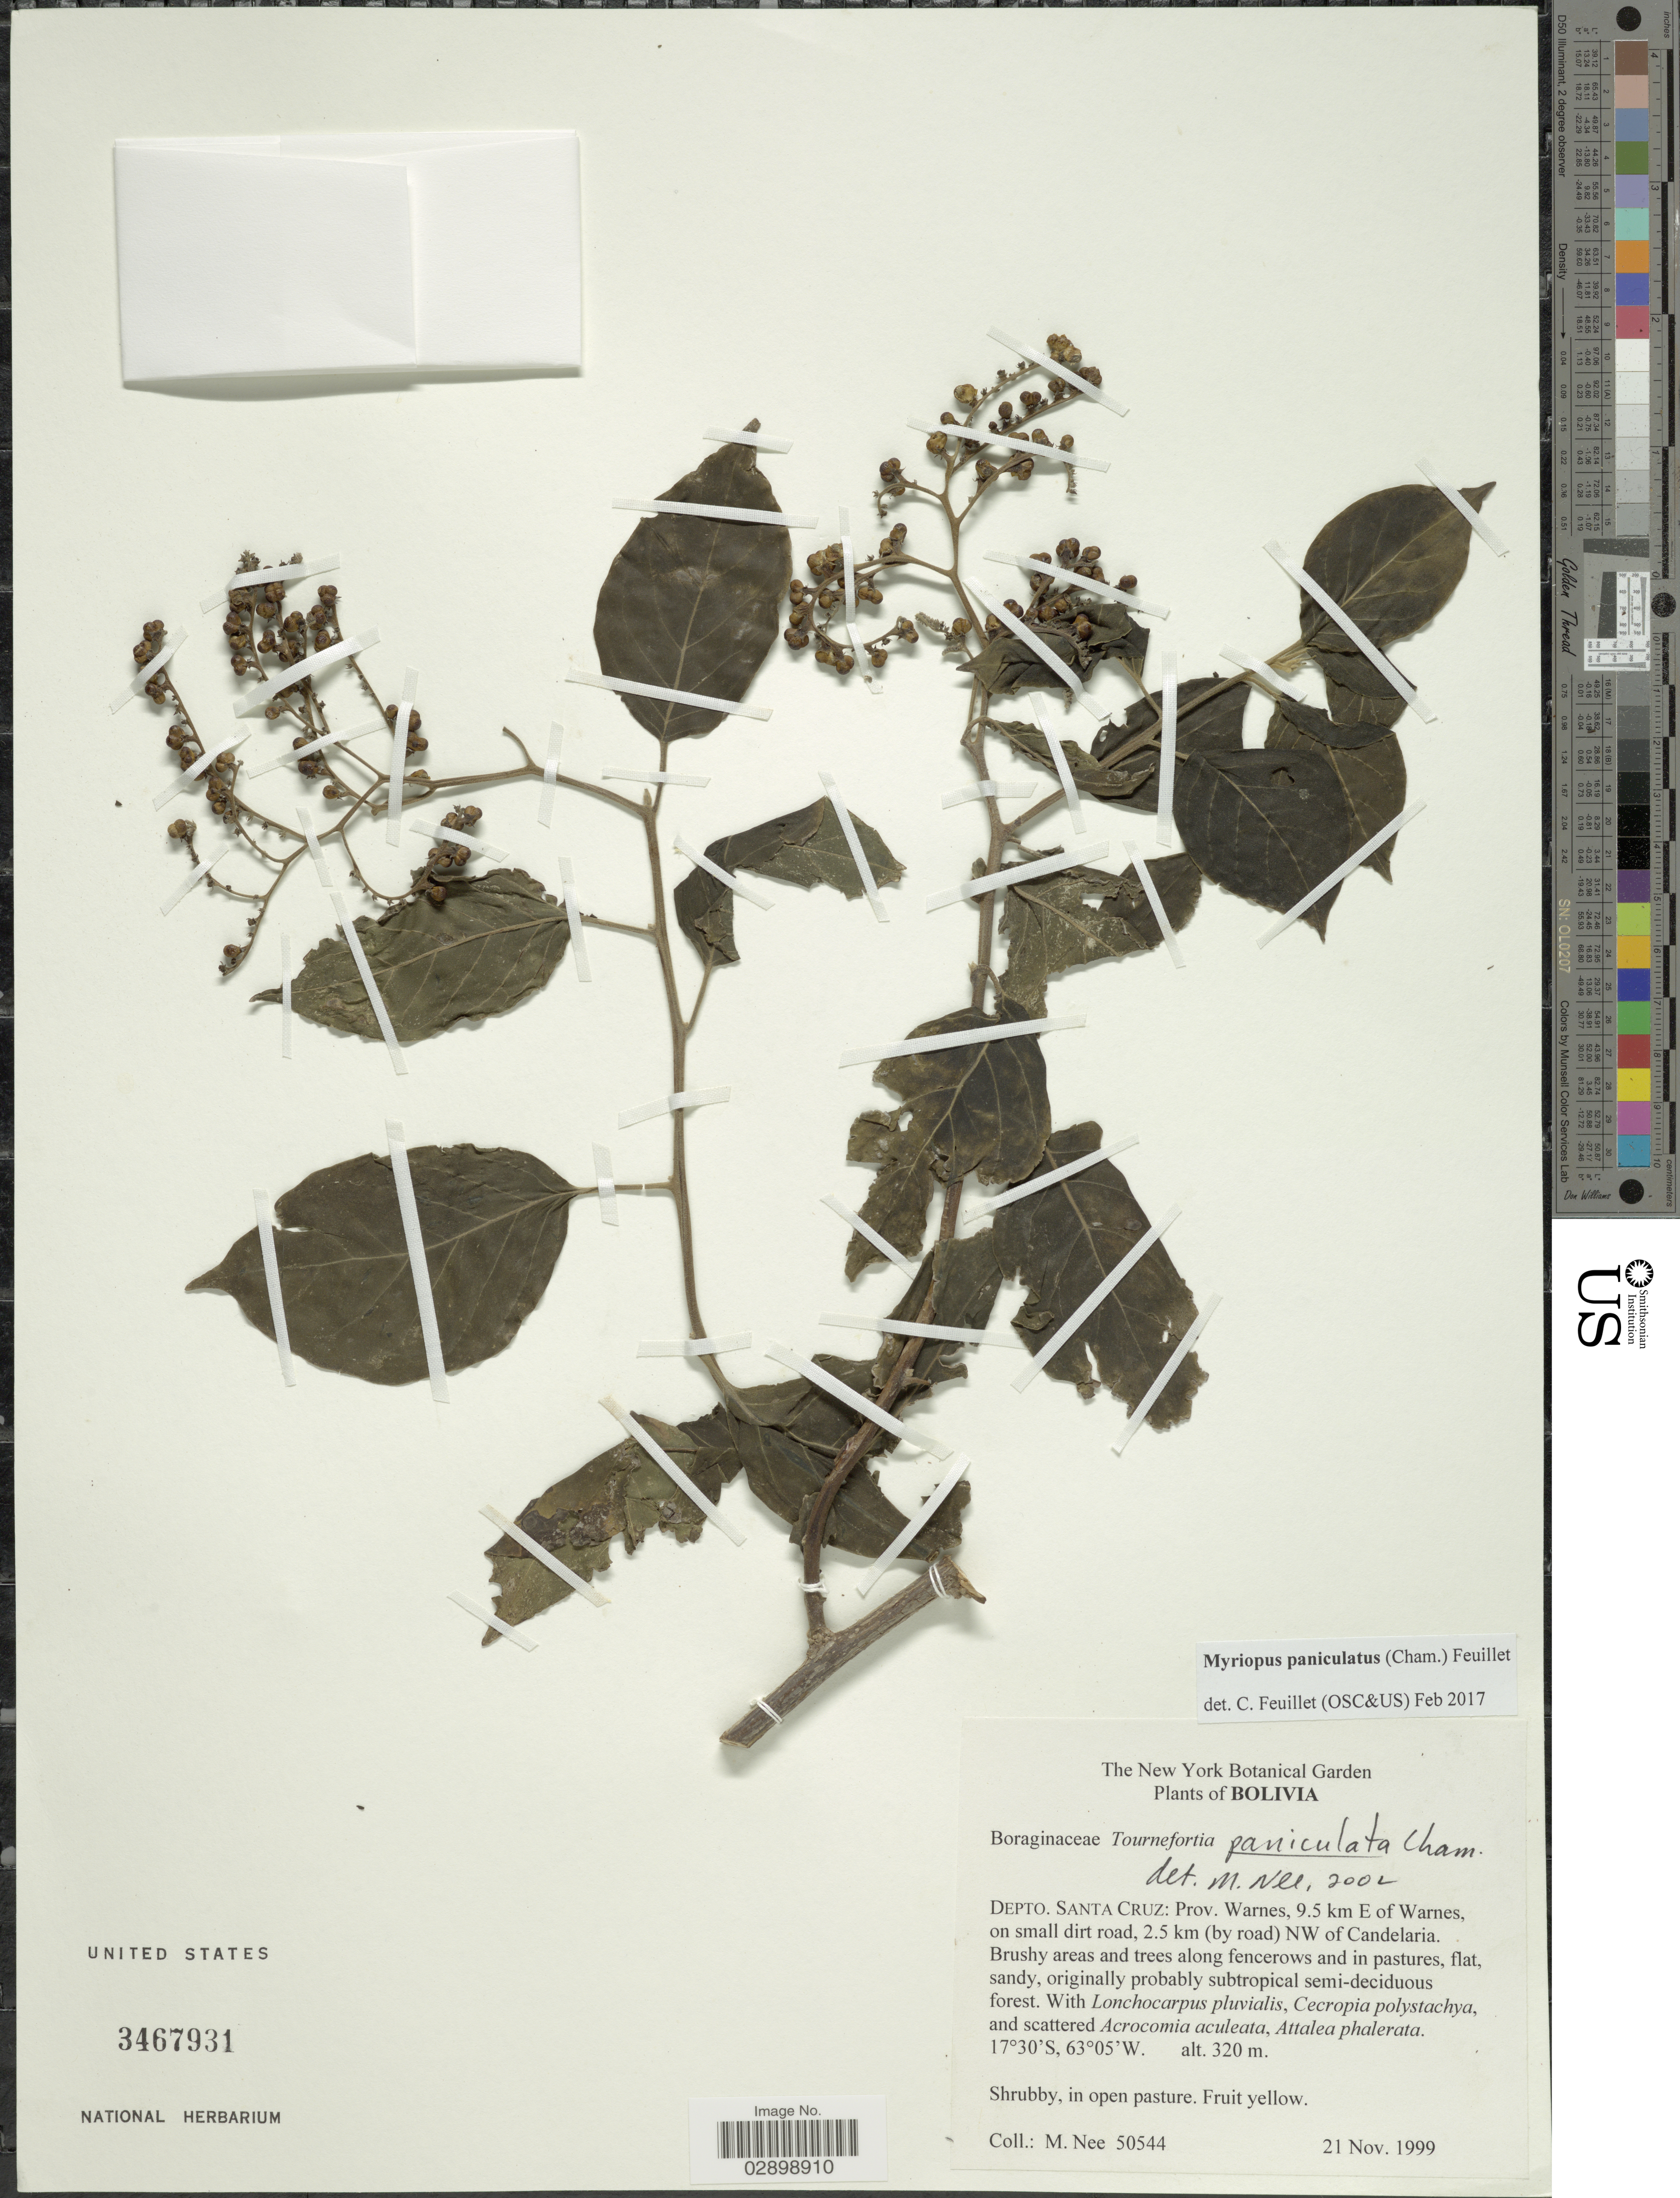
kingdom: Plantae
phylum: Tracheophyta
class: Magnoliopsida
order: Boraginales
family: Heliotropiaceae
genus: Myriopus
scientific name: Myriopus paniculatus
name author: (Cham.) Feuillet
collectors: M. Nee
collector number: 50544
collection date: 1999-11-21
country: Bolivia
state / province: Santa Cruz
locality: Depto. Santa Cruz: Prov. Warnes, 9.5 km E of Warnes, on small dirt road, 2.5 km (by road) NW of Candelaria.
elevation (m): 320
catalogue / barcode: US 3467931